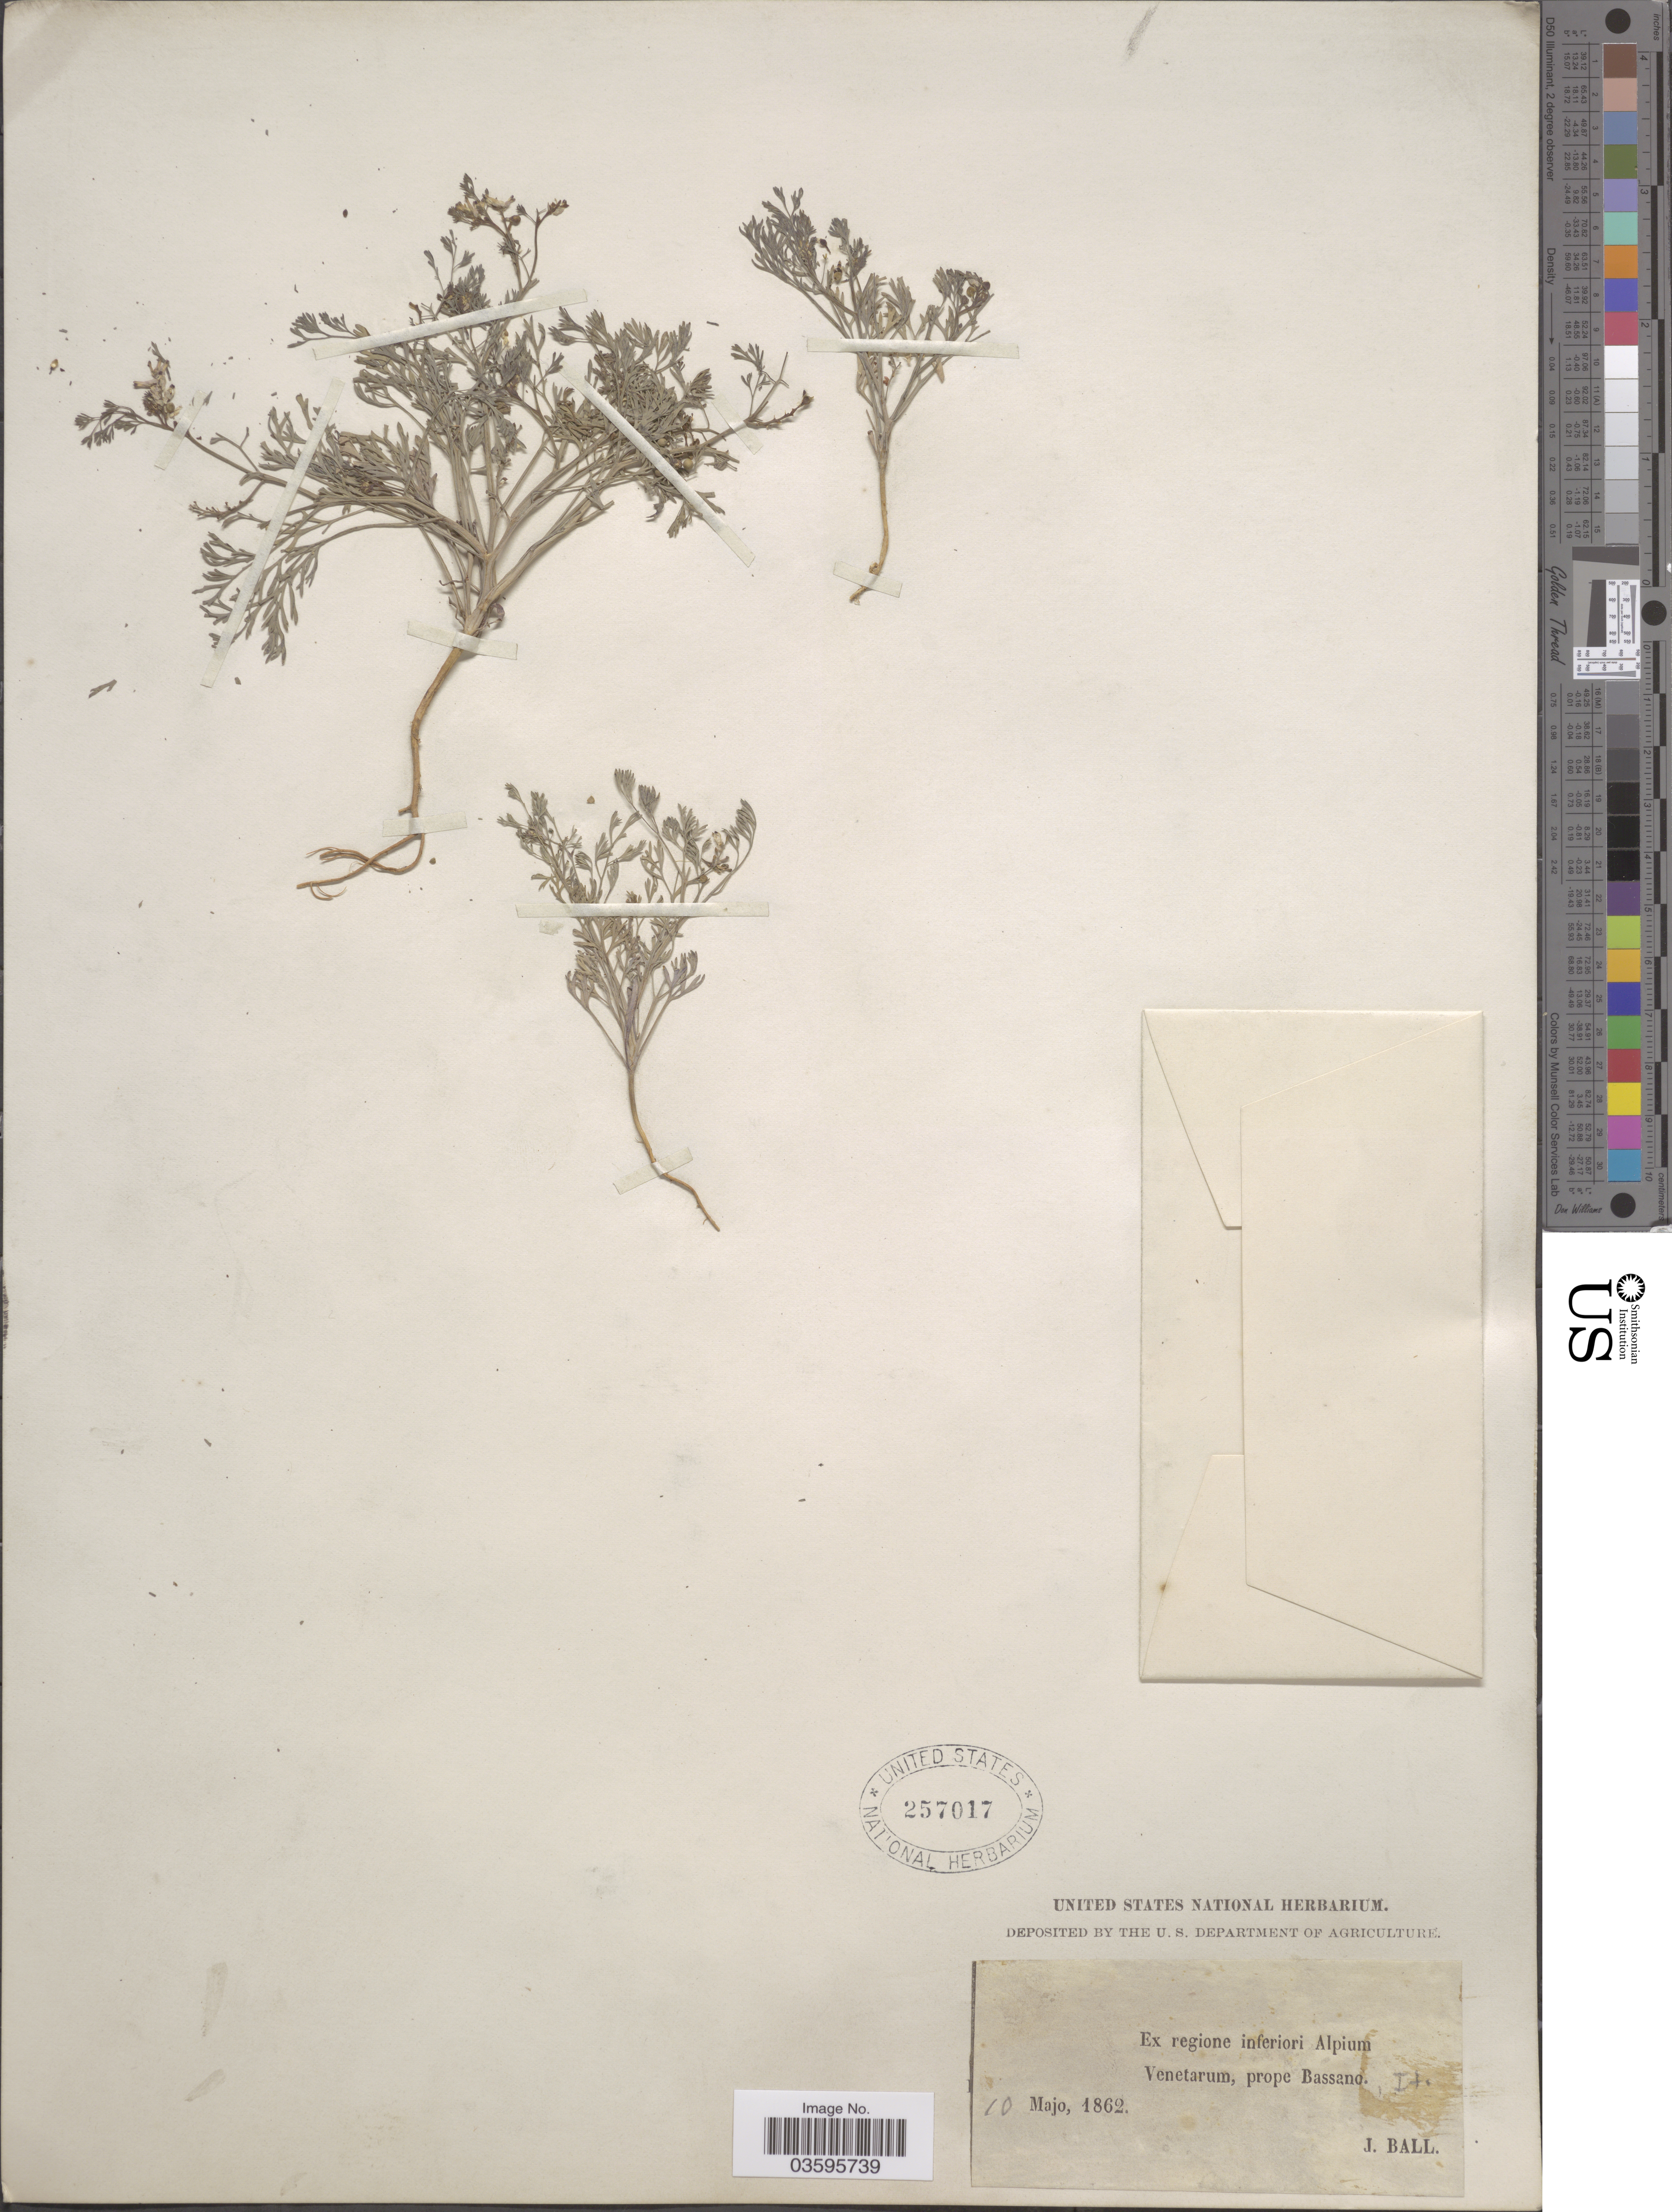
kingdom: Plantae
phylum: Tracheophyta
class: Magnoliopsida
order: Ranunculales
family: Papaveraceae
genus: Fumaria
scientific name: Fumaria sp.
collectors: J. Ball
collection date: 1862-05-10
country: Italy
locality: Ex regione inferiori Alpium Venetarum, prope Bassano.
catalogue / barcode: US 257017